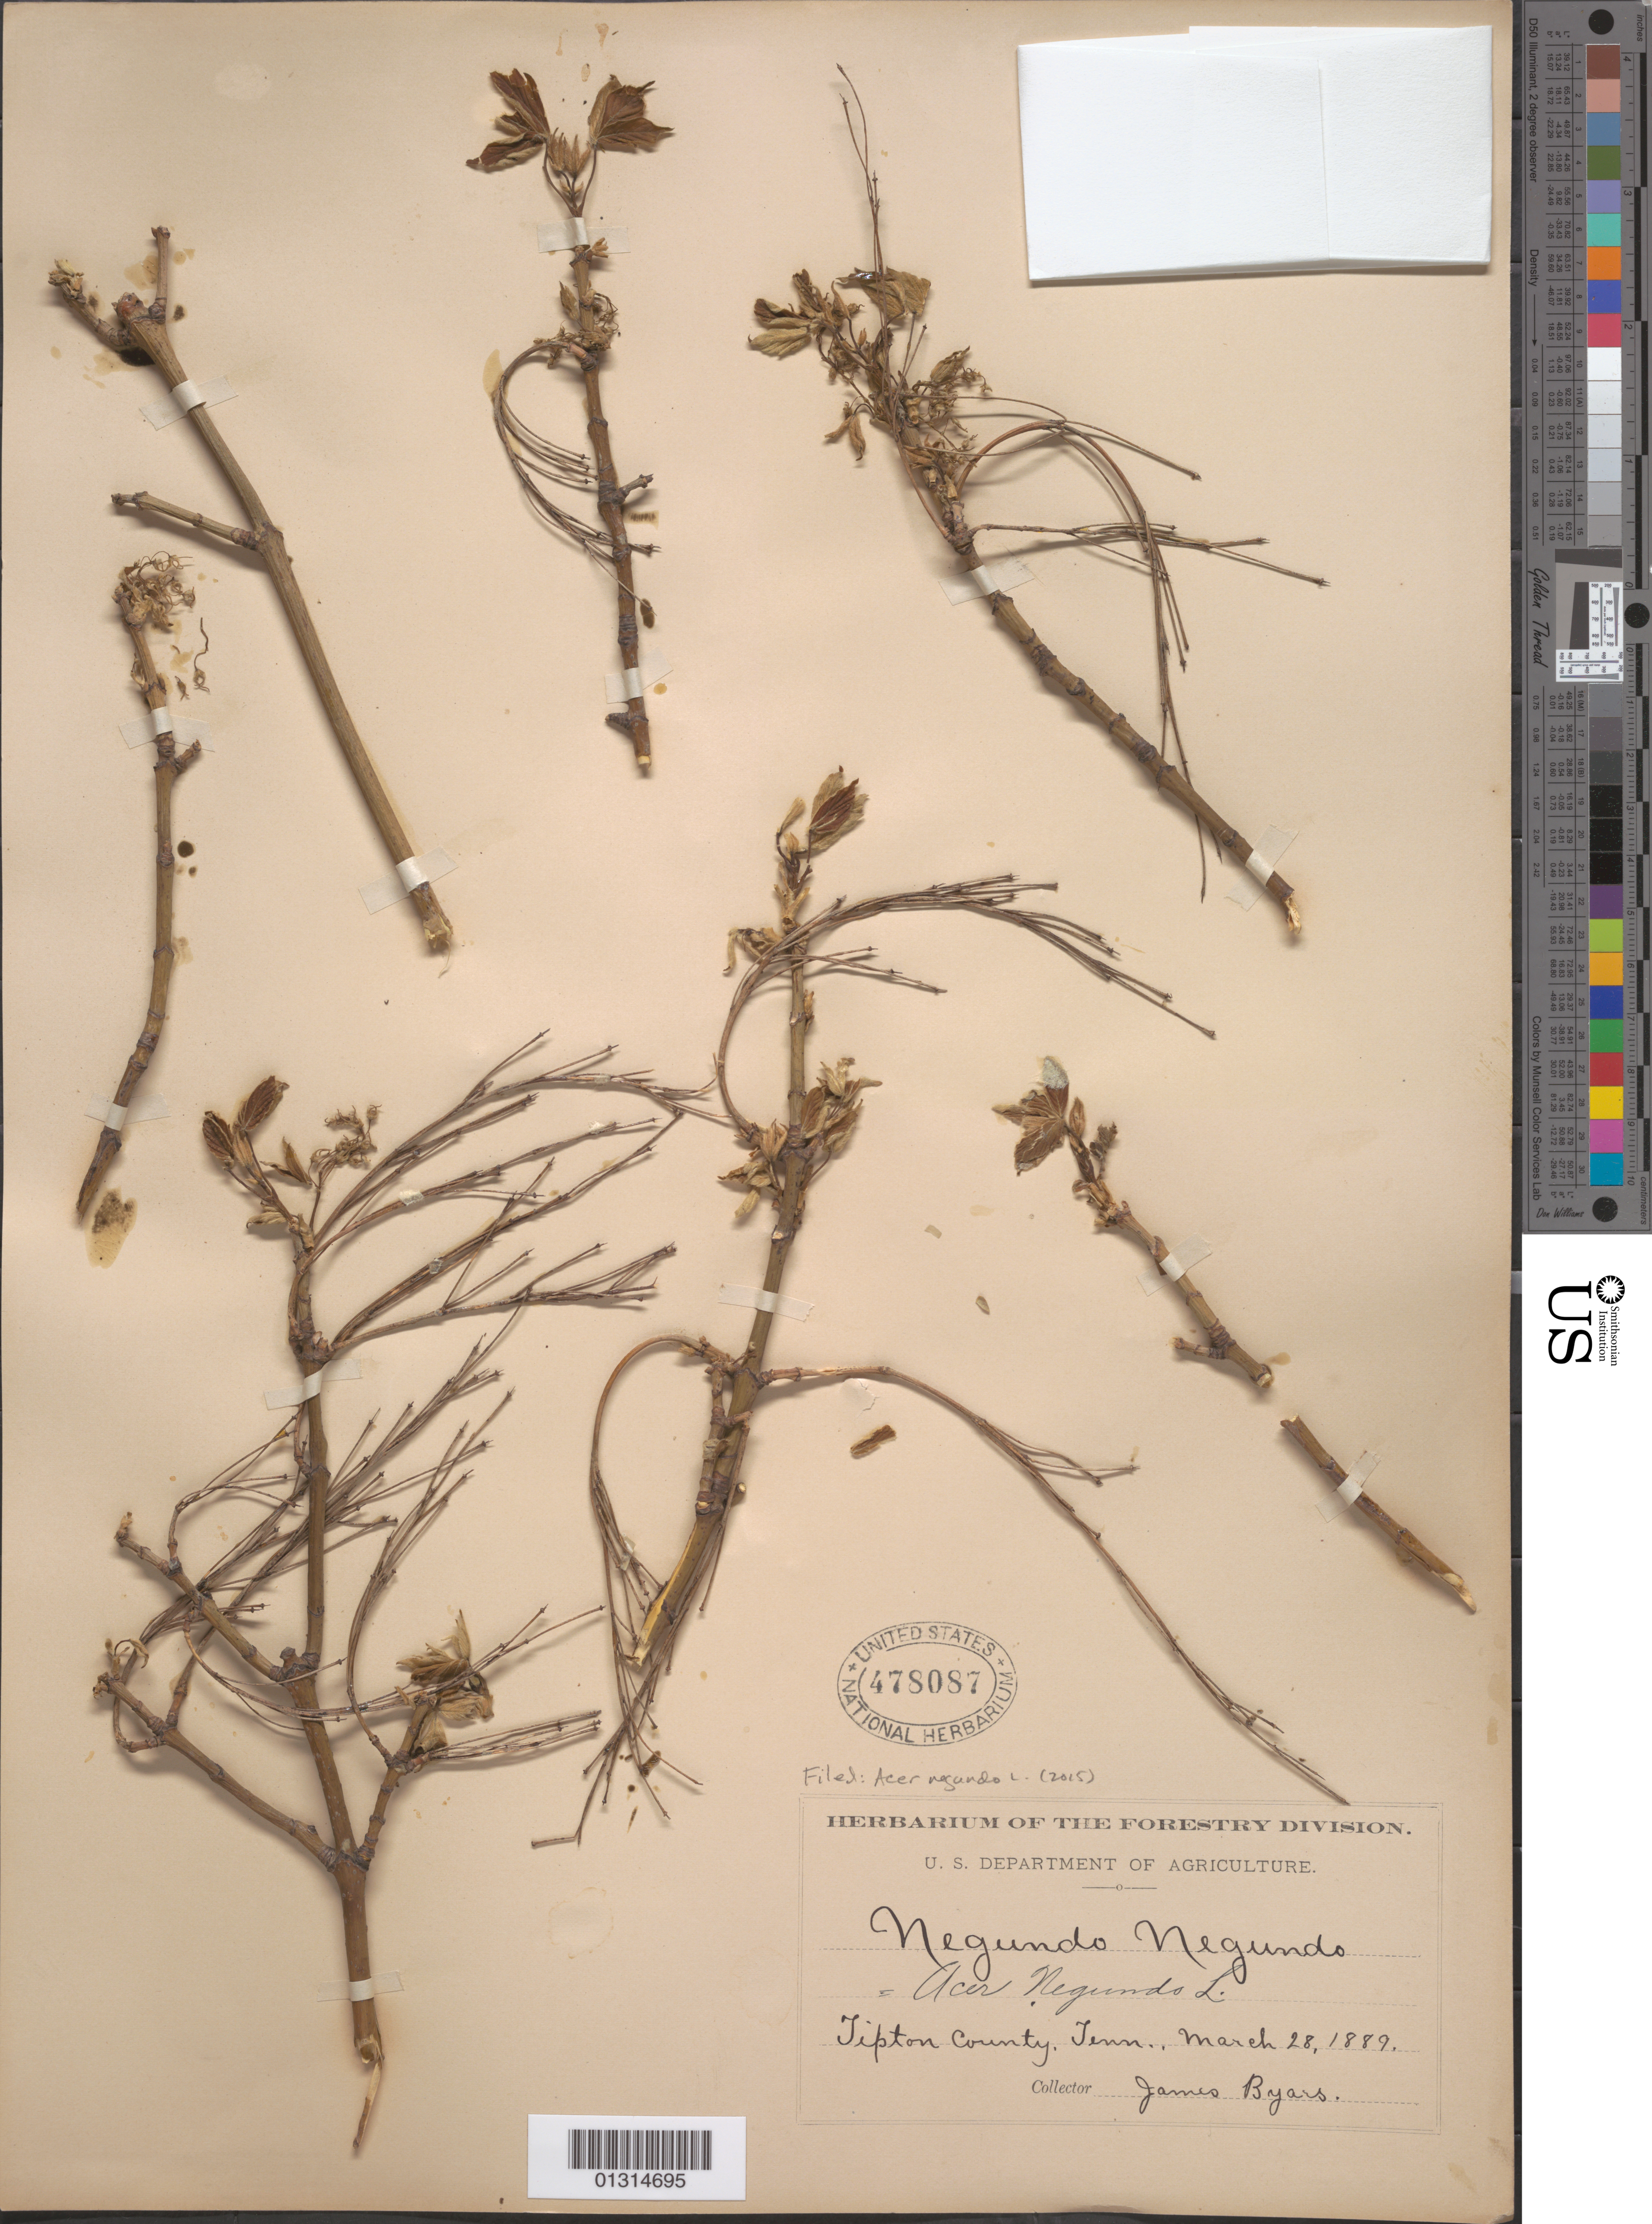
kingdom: Plantae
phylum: Tracheophyta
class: Magnoliopsida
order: Sapindales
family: Sapindaceae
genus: Acer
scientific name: Acer negundo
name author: L.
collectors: J. Byars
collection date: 1889-03-28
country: United States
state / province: Tennessee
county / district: Tipton County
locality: Tipton County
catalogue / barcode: US 478087